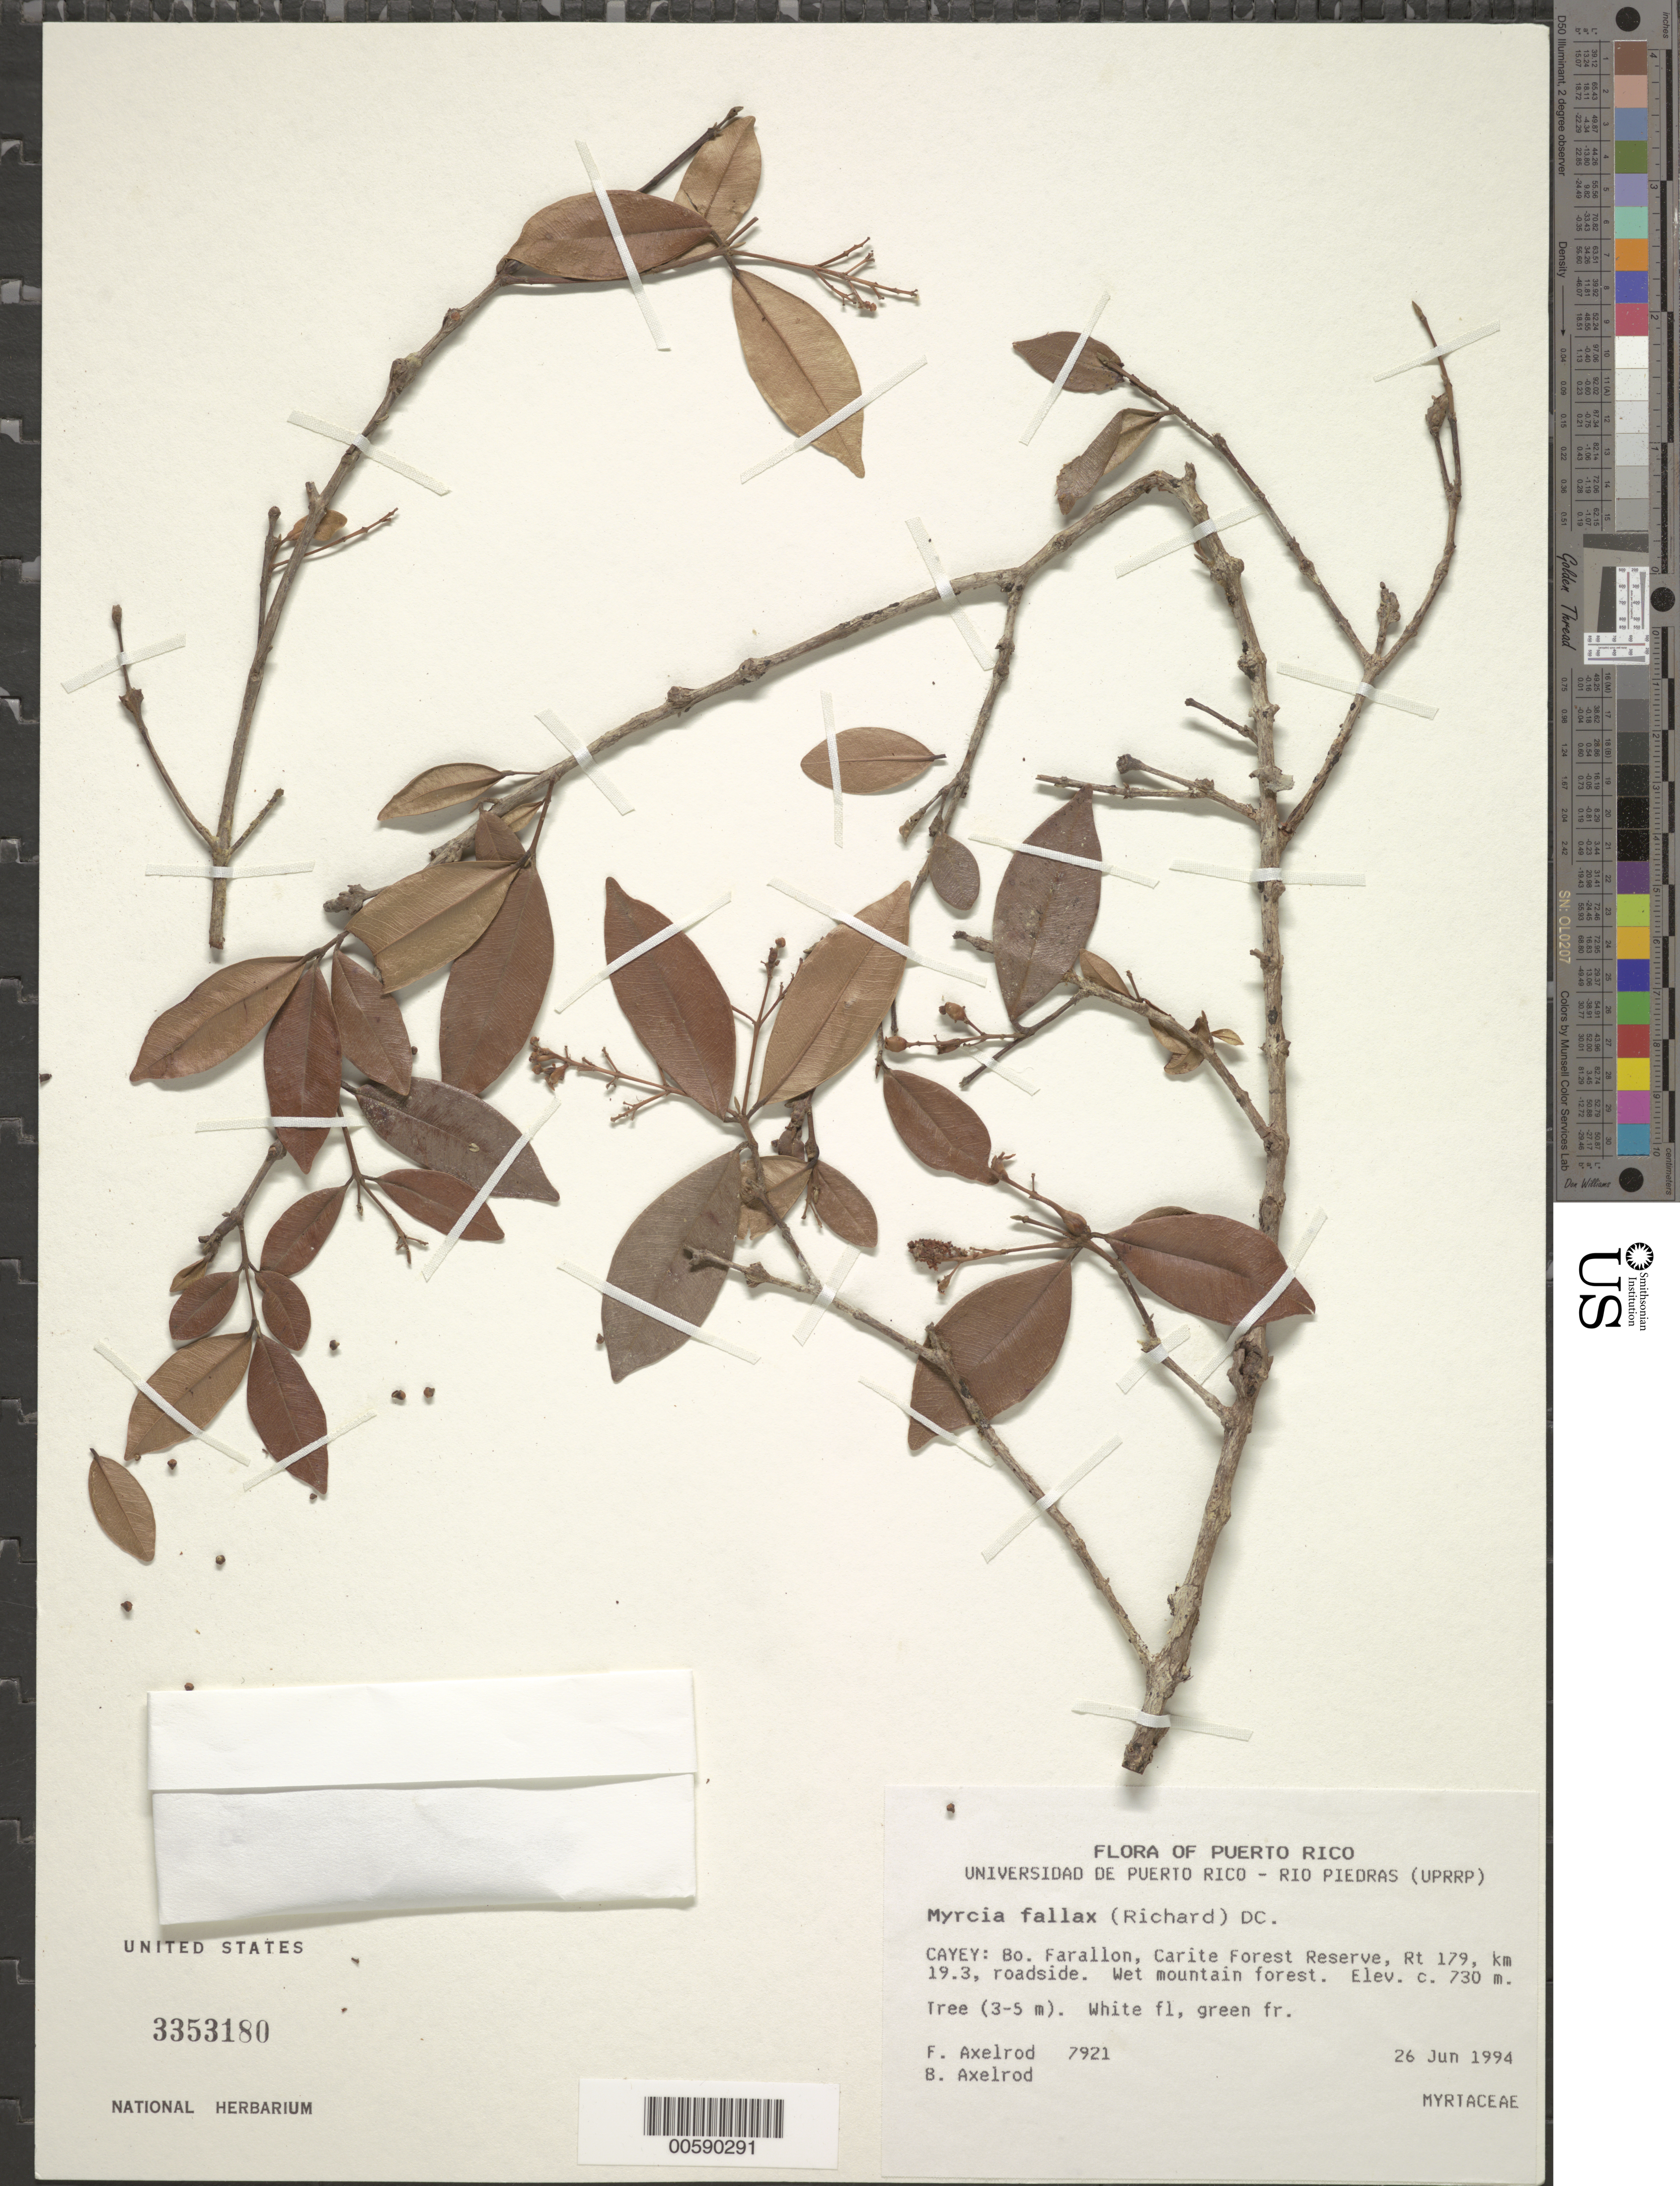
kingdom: Plantae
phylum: Tracheophyta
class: Magnoliopsida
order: Myrtales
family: Myrtaceae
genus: Myrcia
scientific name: Myrcia splendens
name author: (Sw.) DC.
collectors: F. S. Axelrod & B. Axelrod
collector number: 7921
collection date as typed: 26 Jun 1994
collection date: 1994-06-26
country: Puerto Rico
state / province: Cayey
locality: Cayey: Bo. Farallon, Carite Forest Reserve, Rt. 179, km 19.3, roadside.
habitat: Wet mountain forest.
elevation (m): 730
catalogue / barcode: US 3353180